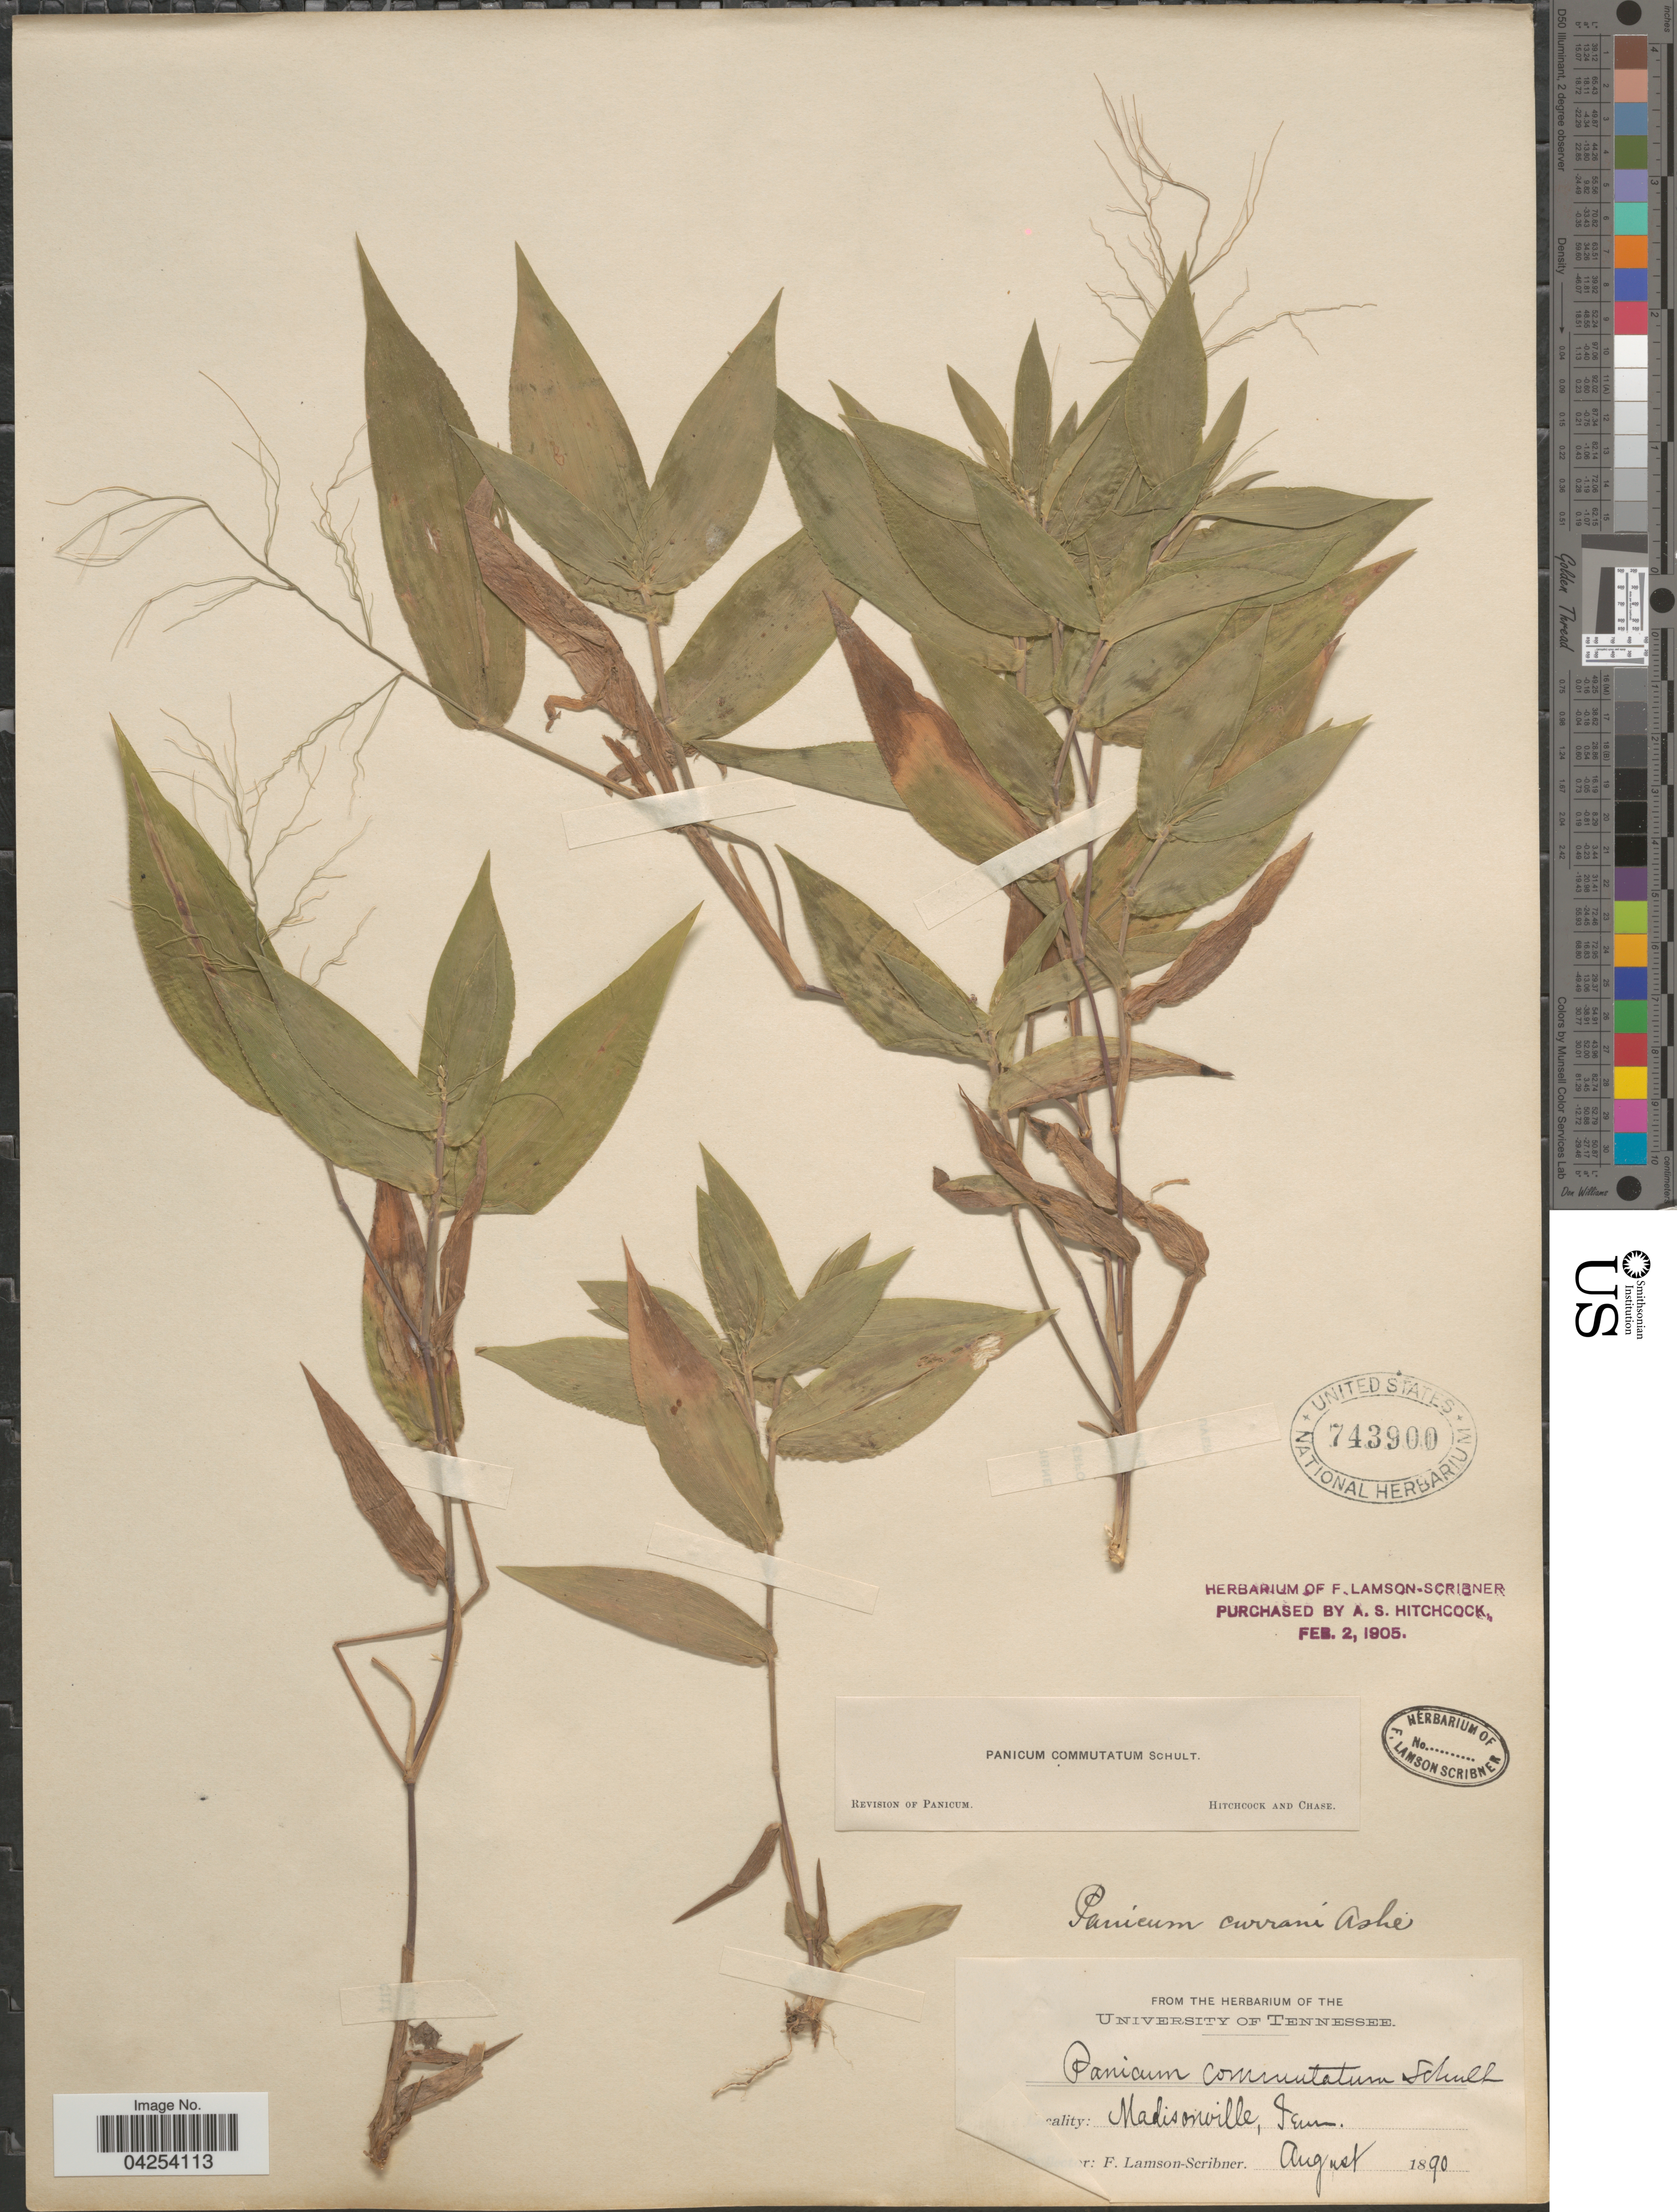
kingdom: Plantae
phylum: Tracheophyta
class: Liliopsida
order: Poales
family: Poaceae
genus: Dichanthelium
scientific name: Dichanthelium commutatum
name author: (Schult.) Gould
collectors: F. Lamson-Scribner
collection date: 1890-08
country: United States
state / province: Tennessee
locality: Madisonville.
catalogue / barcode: US 743900